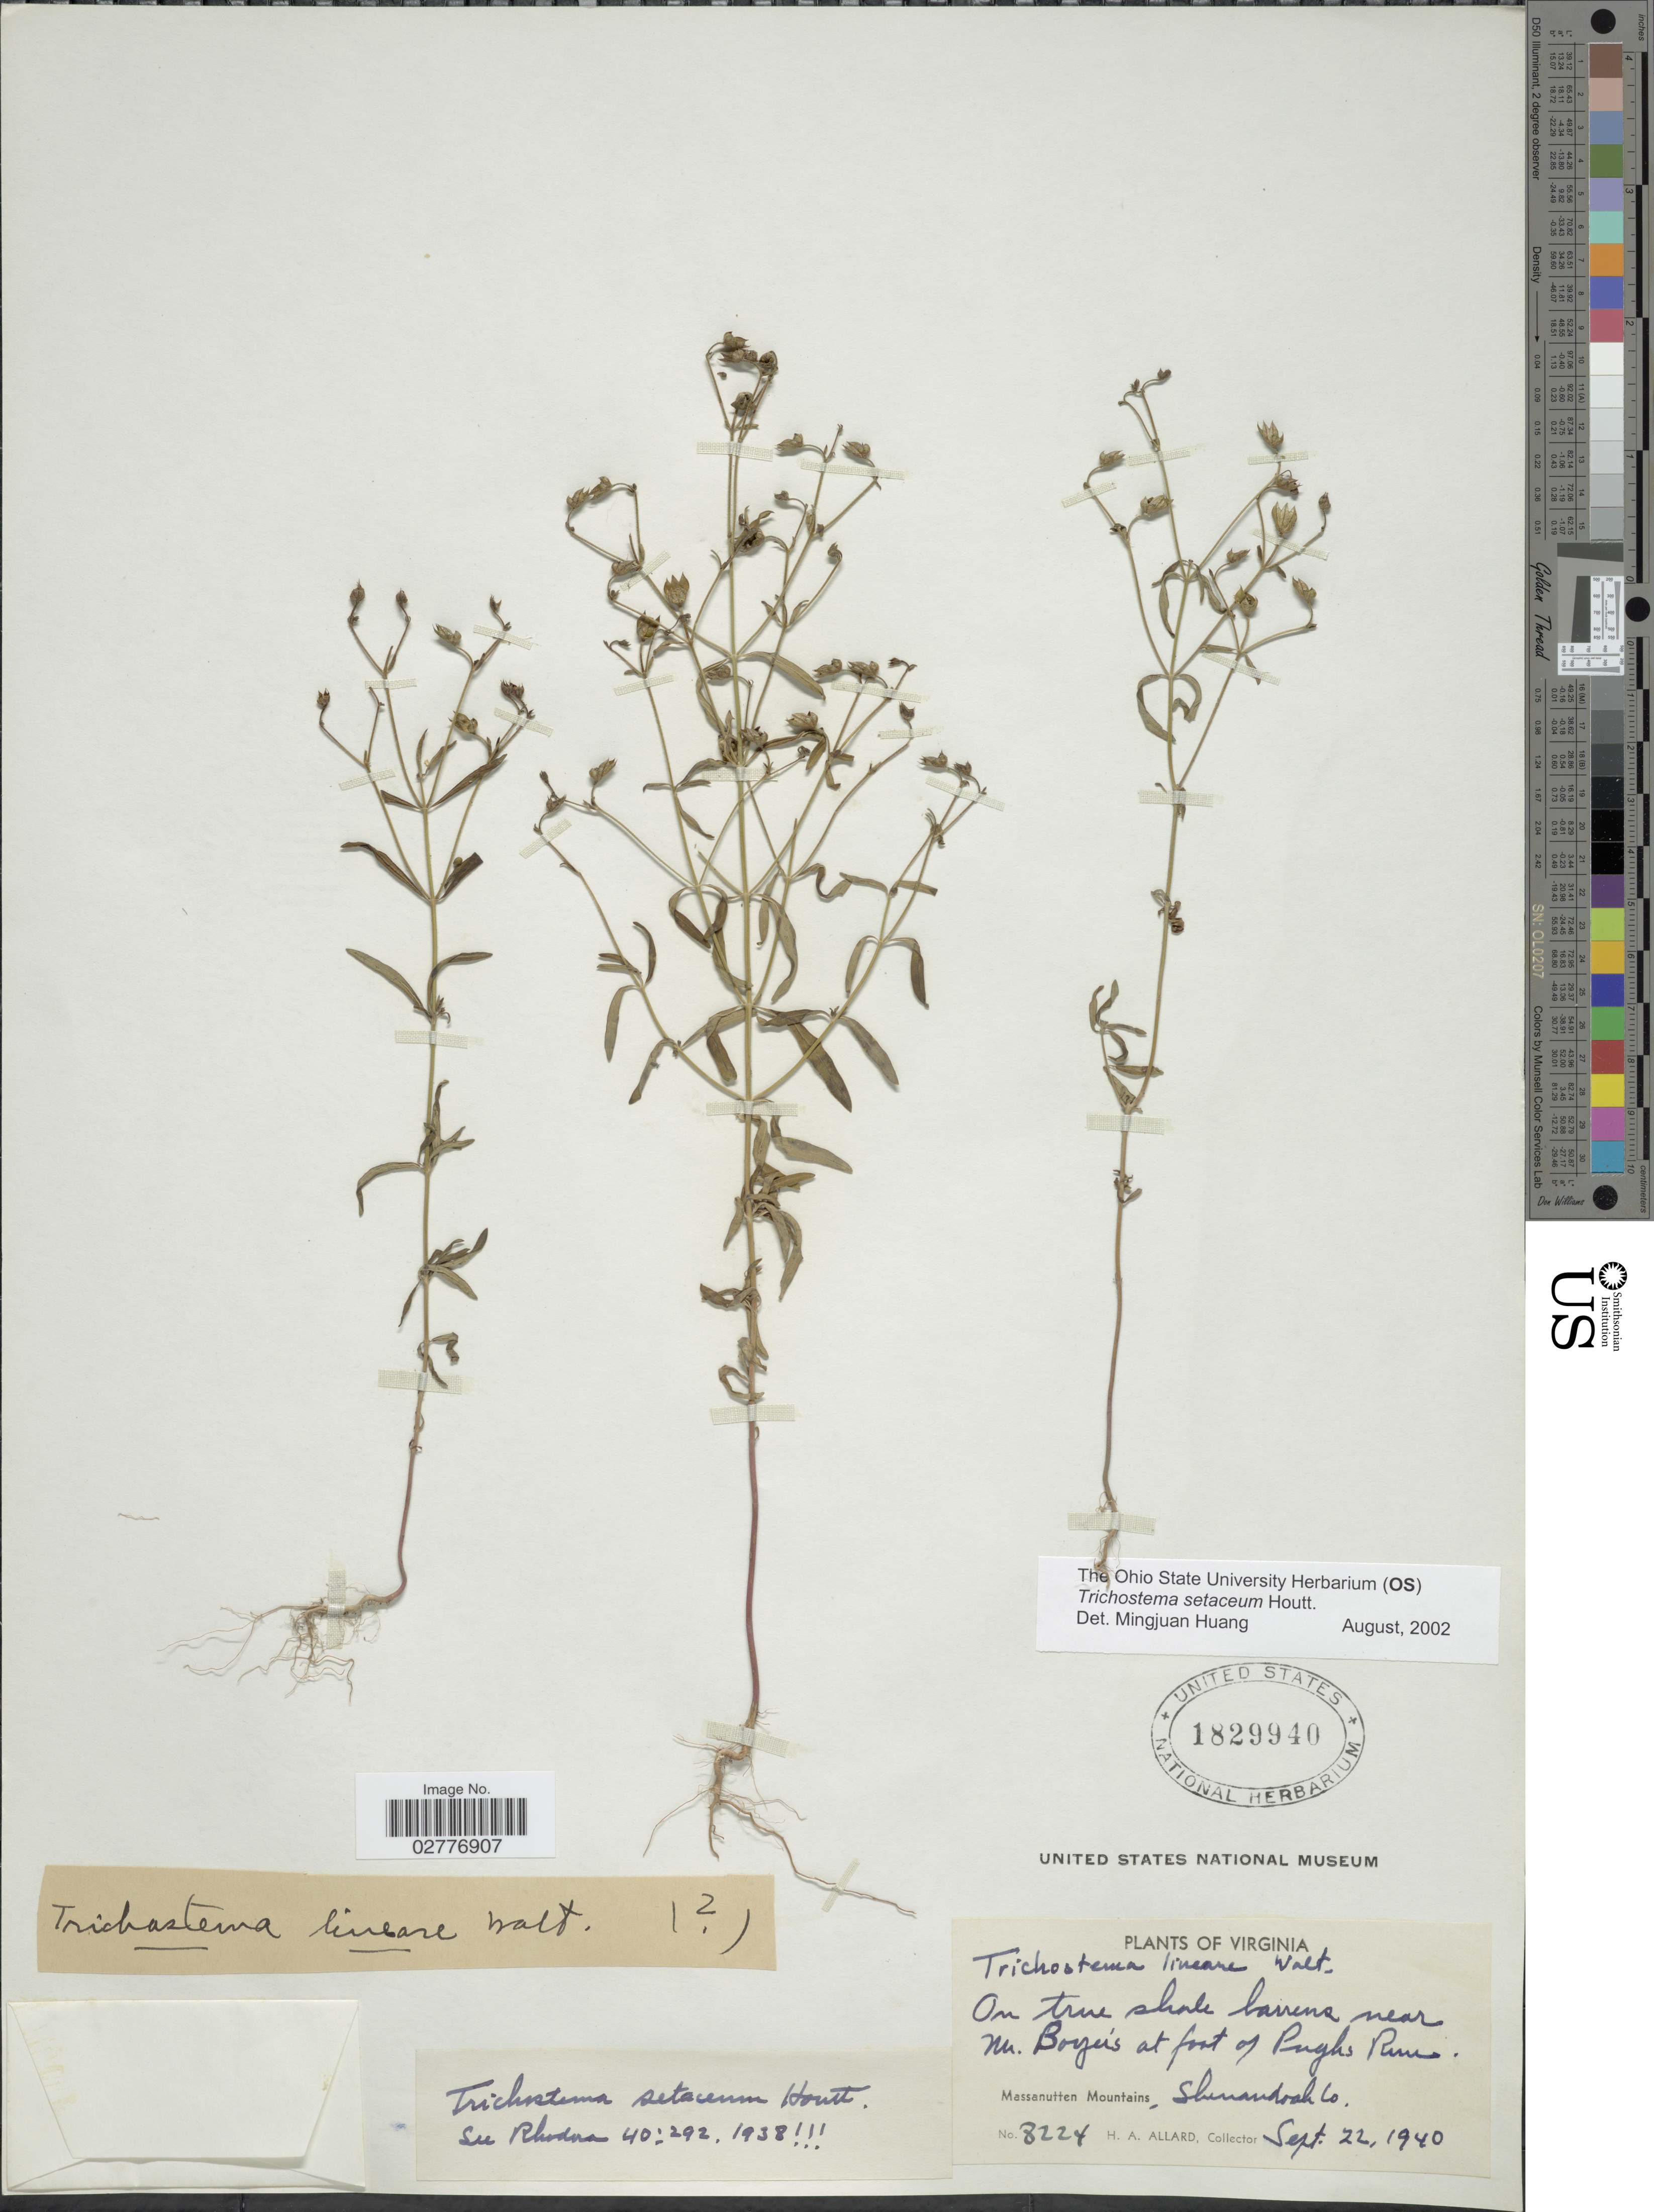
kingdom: Plantae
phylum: Tracheophyta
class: Magnoliopsida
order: Lamiales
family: Lamiaceae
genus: Trichostema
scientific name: Trichostema setaceum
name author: Houtt.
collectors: H. A. Allard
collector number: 8224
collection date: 1940-09-22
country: United States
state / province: Virginia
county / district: Shenandoah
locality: On true shale barrens near Mr. Boyer's at foot of Pughs Run. Massanutten Mountains, Shenandoah Co.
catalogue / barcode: US 1829940